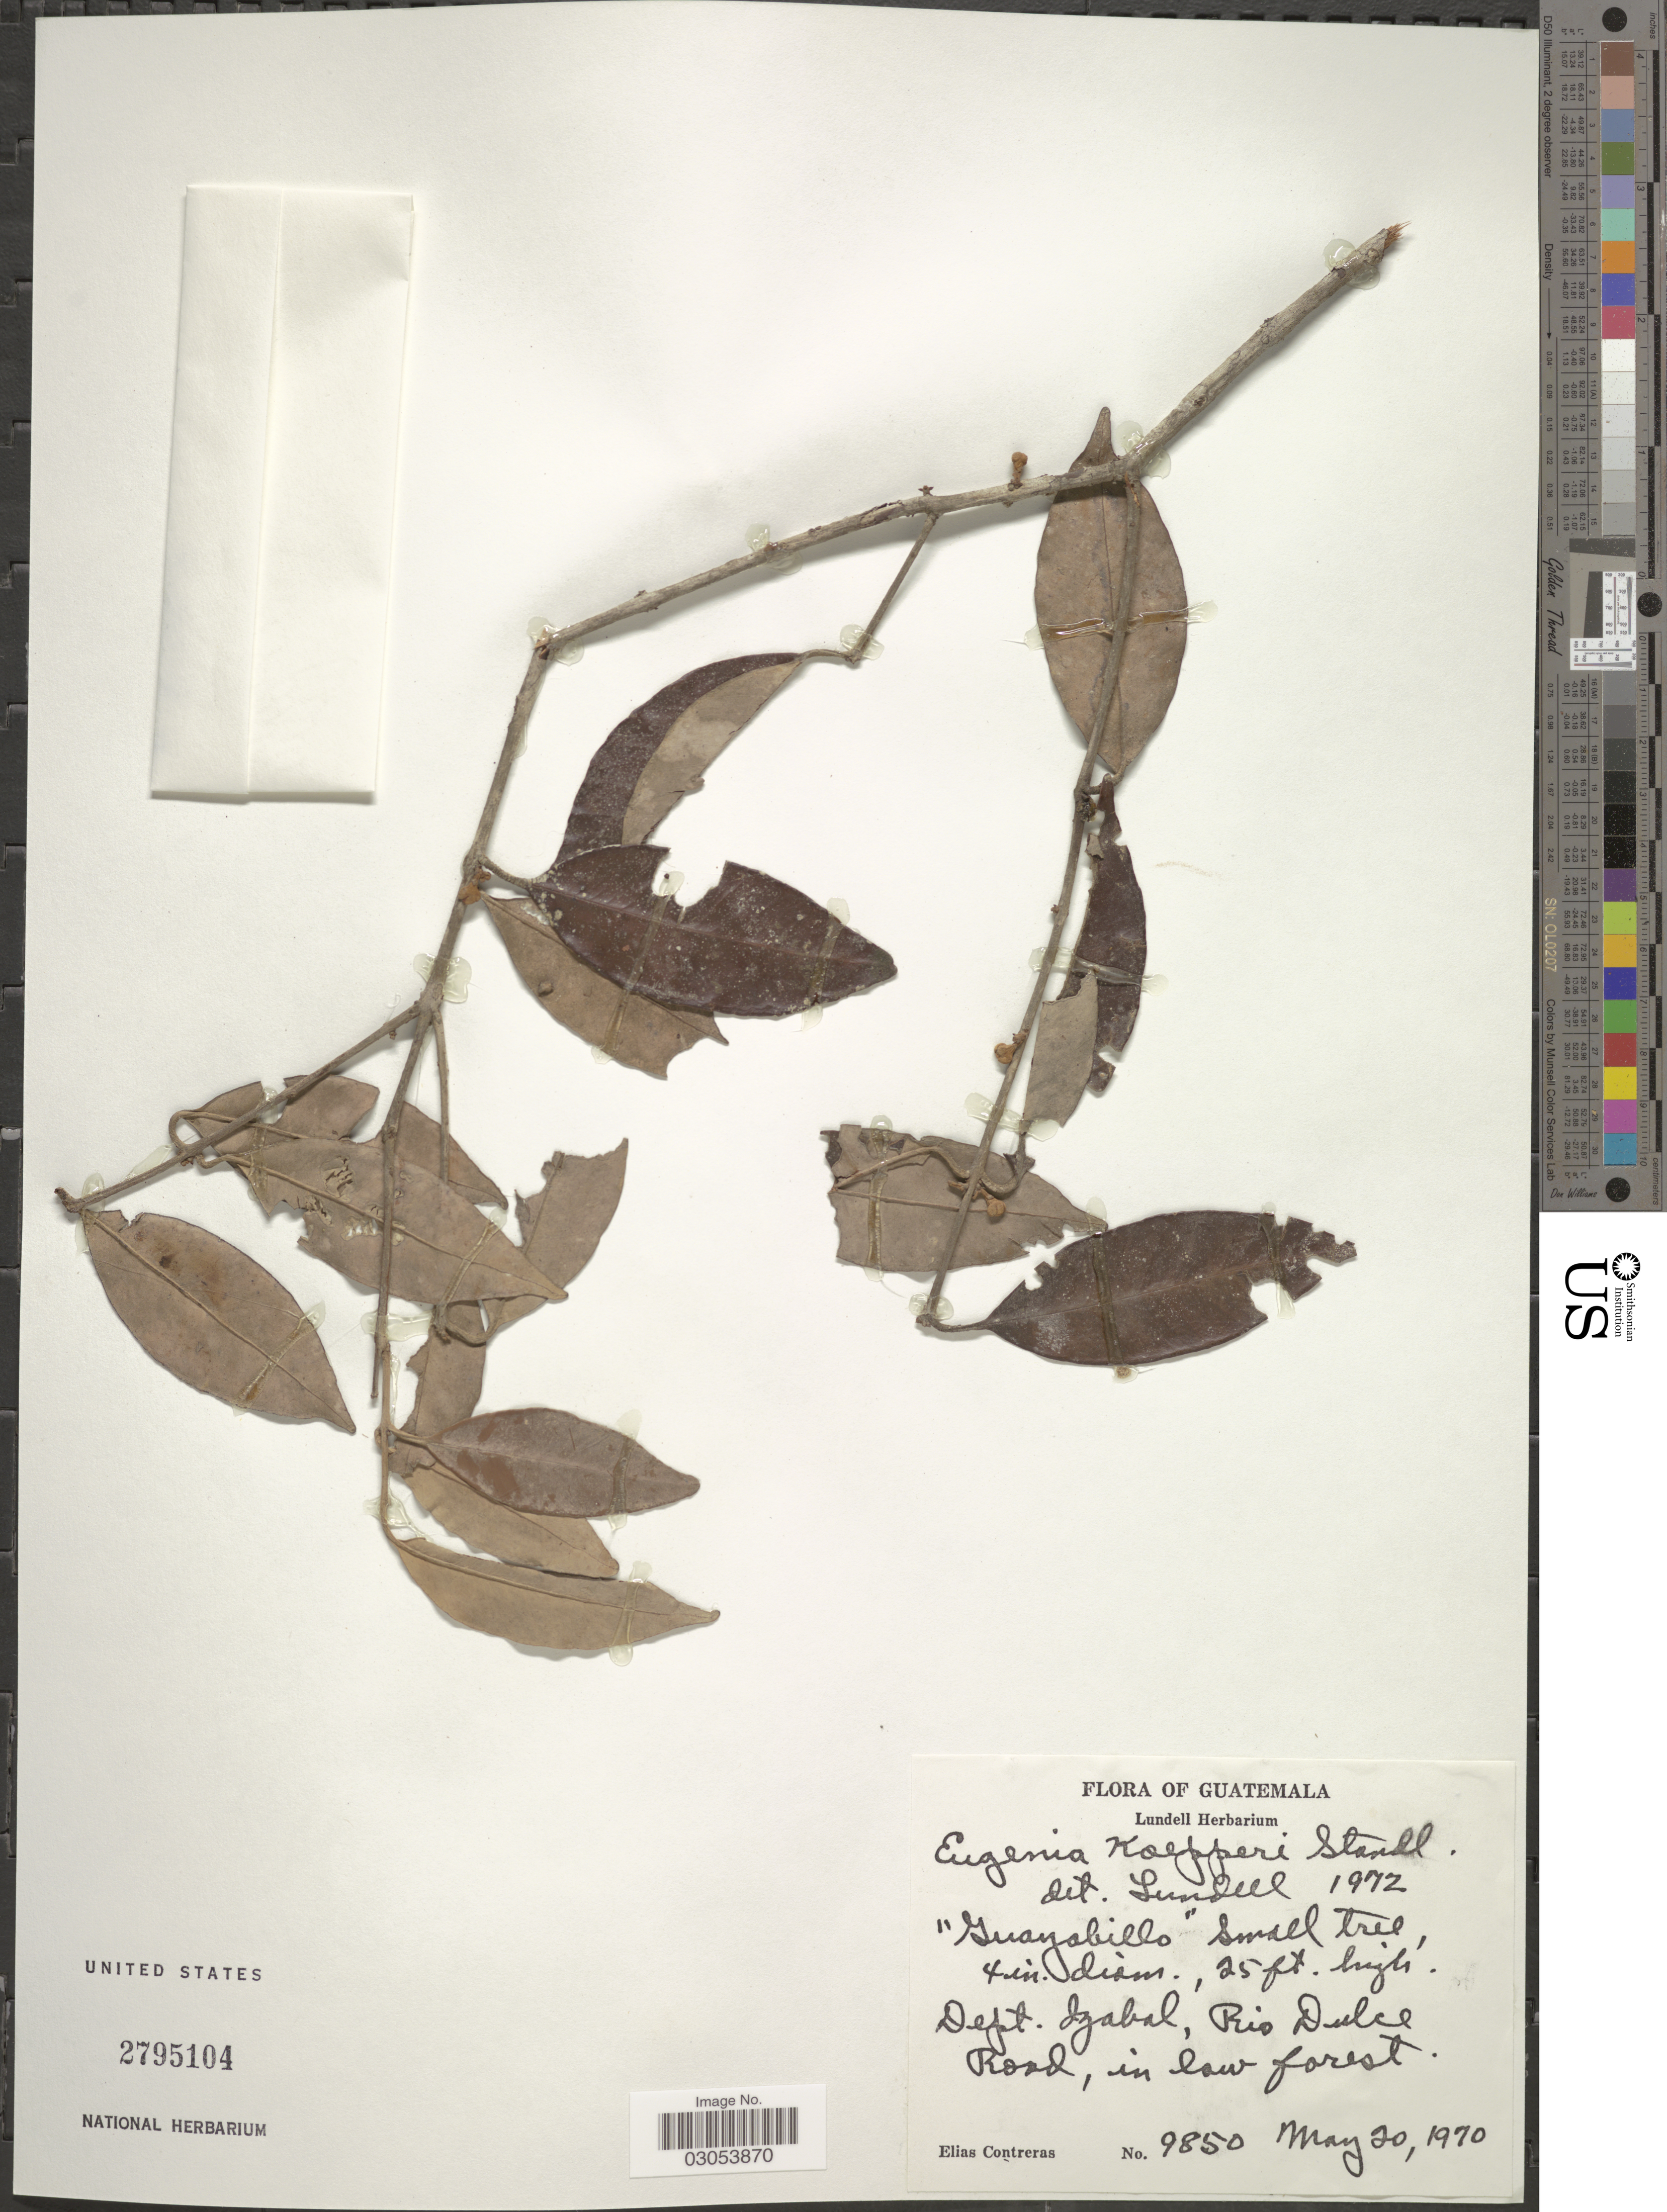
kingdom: Plantae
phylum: Tracheophyta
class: Magnoliopsida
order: Myrtales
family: Myrtaceae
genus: Eugenia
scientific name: Eugenia koepperi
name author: Standl. in Yunck.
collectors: E. Contreras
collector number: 9850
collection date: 1970-05-20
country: Guatemala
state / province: Izabal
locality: Dept. Izabel, Rio Dulce Road.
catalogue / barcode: US 2795104